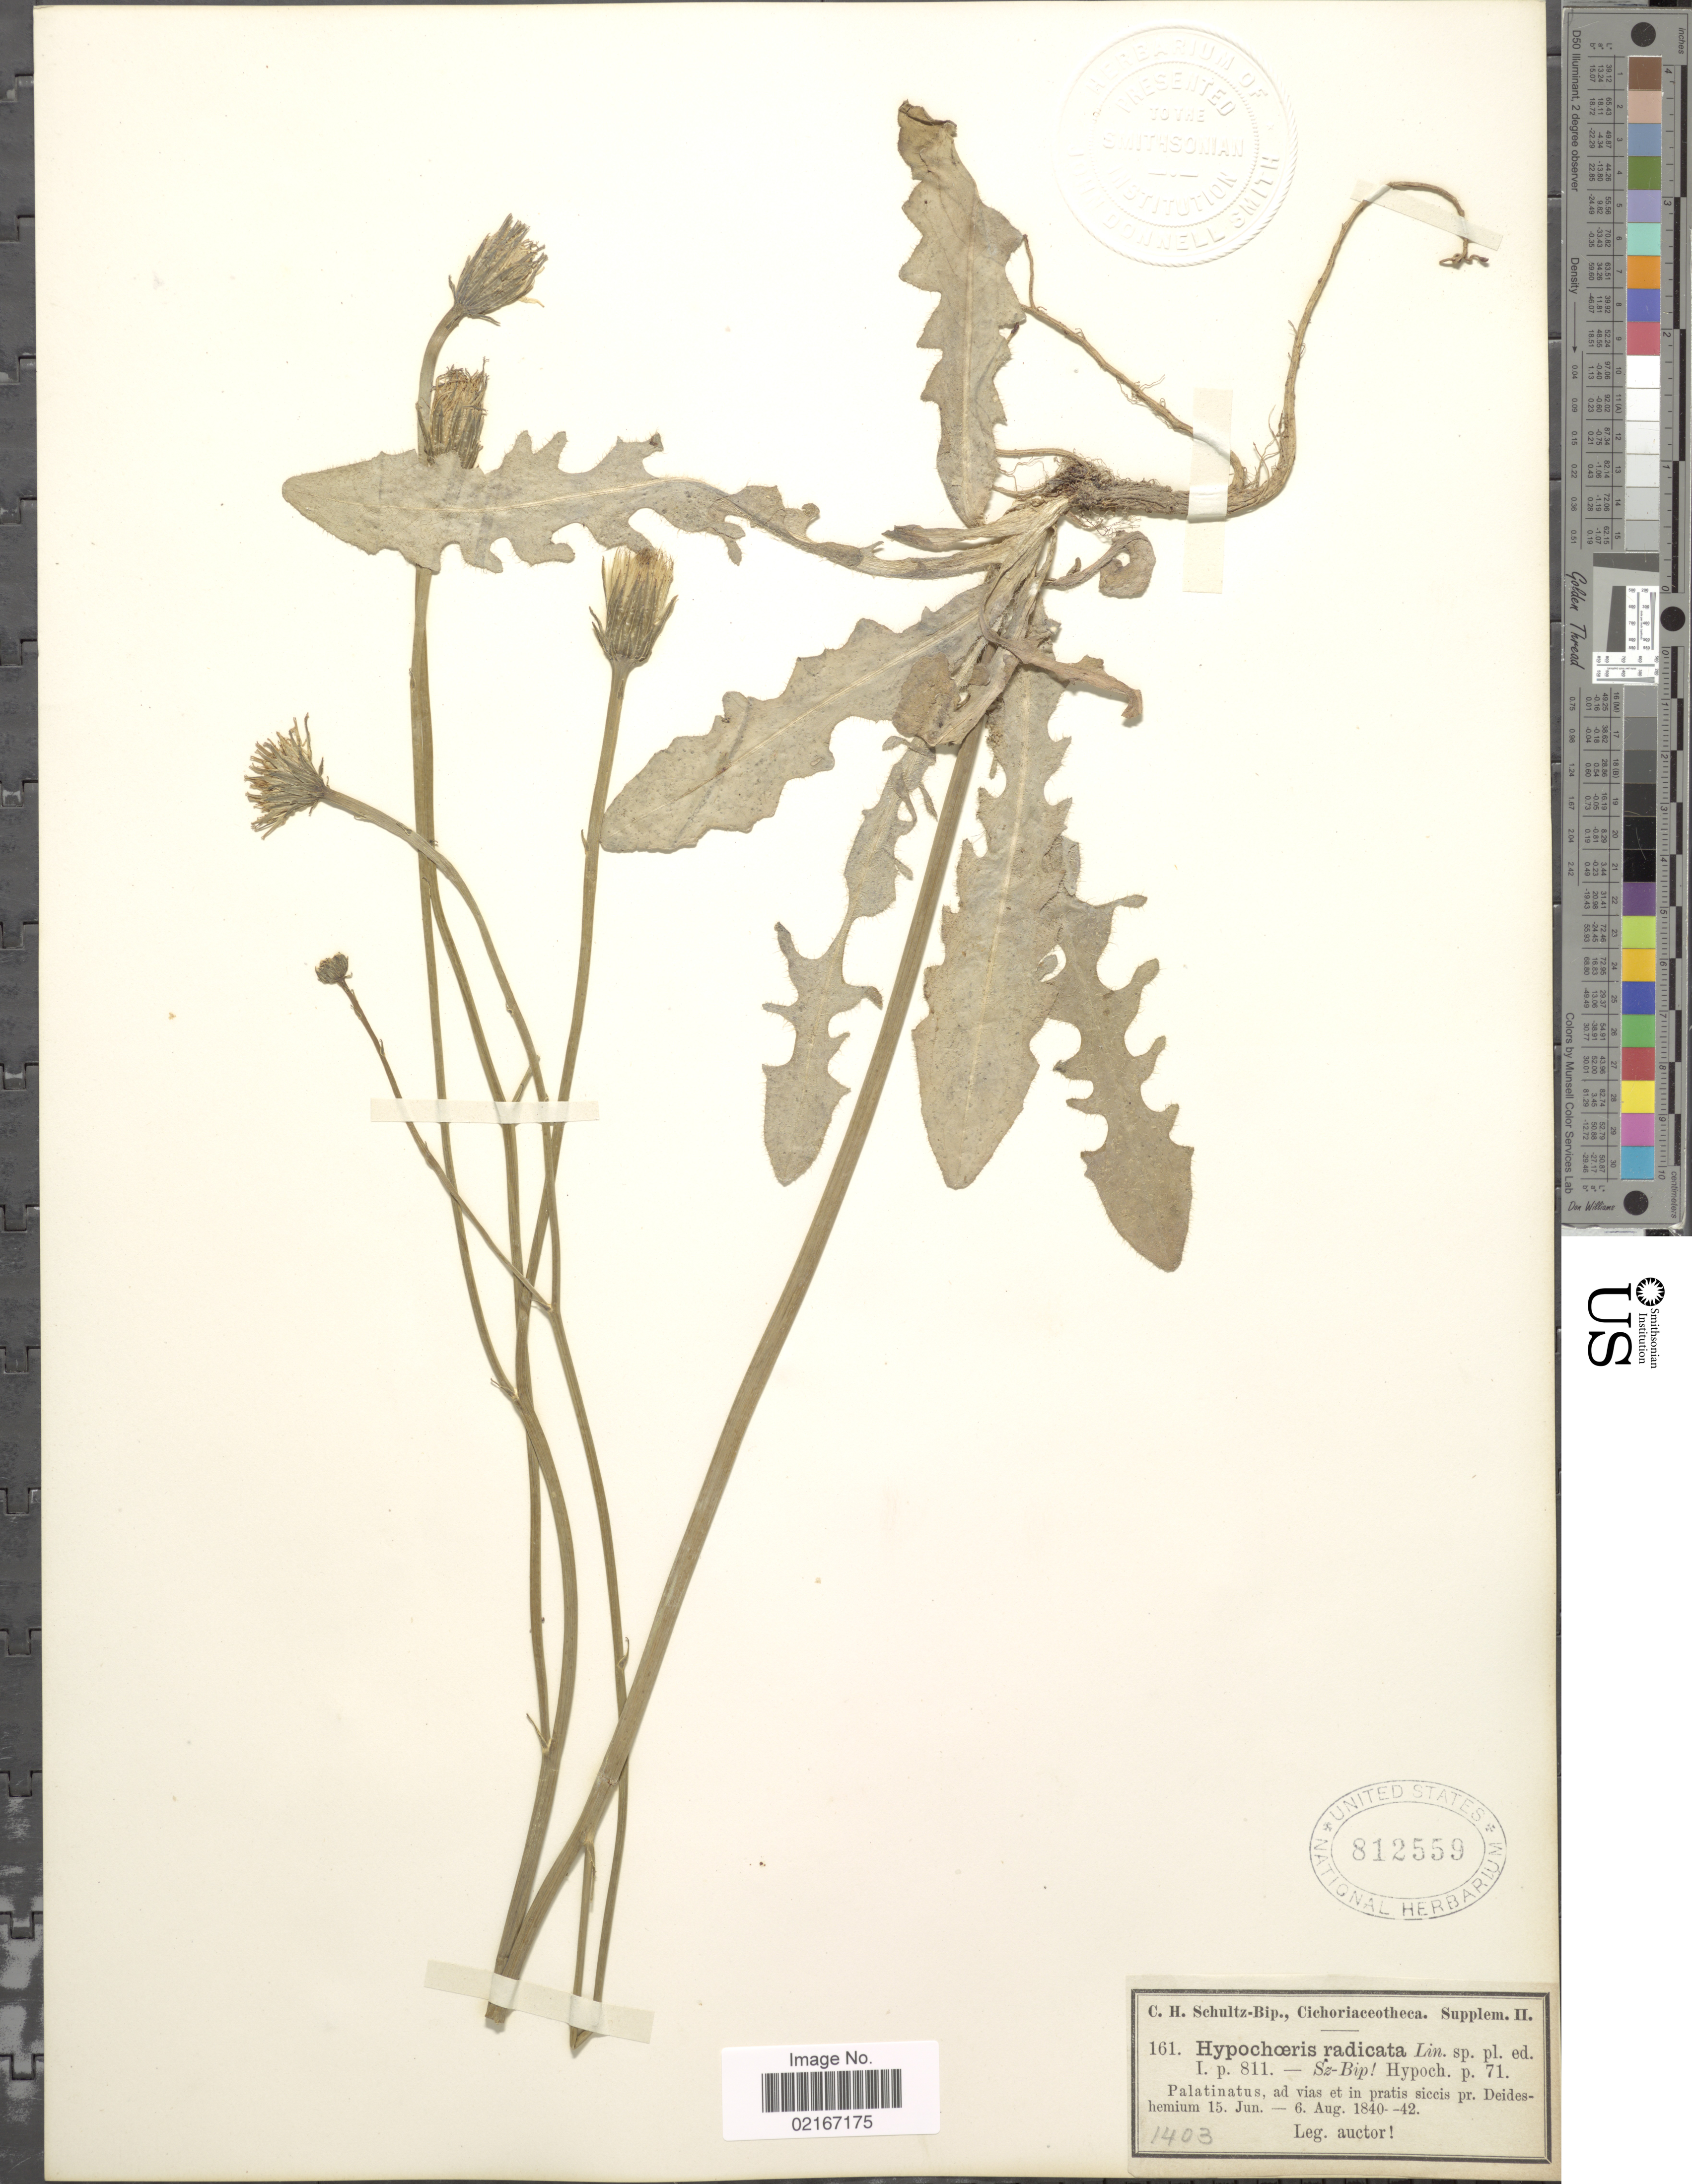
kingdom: Plantae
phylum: Tracheophyta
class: Magnoliopsida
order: Asterales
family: Asteraceae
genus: Hypochaeris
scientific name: Hypochaeris radicata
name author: L.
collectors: C. H. Schultz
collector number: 1403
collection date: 1840-06-15/1842-08-06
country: Germany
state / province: Rhineland-Palatinate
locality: Palatinatus, ad vias et in pratis siccis pr. Deideshemium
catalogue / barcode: US 812559